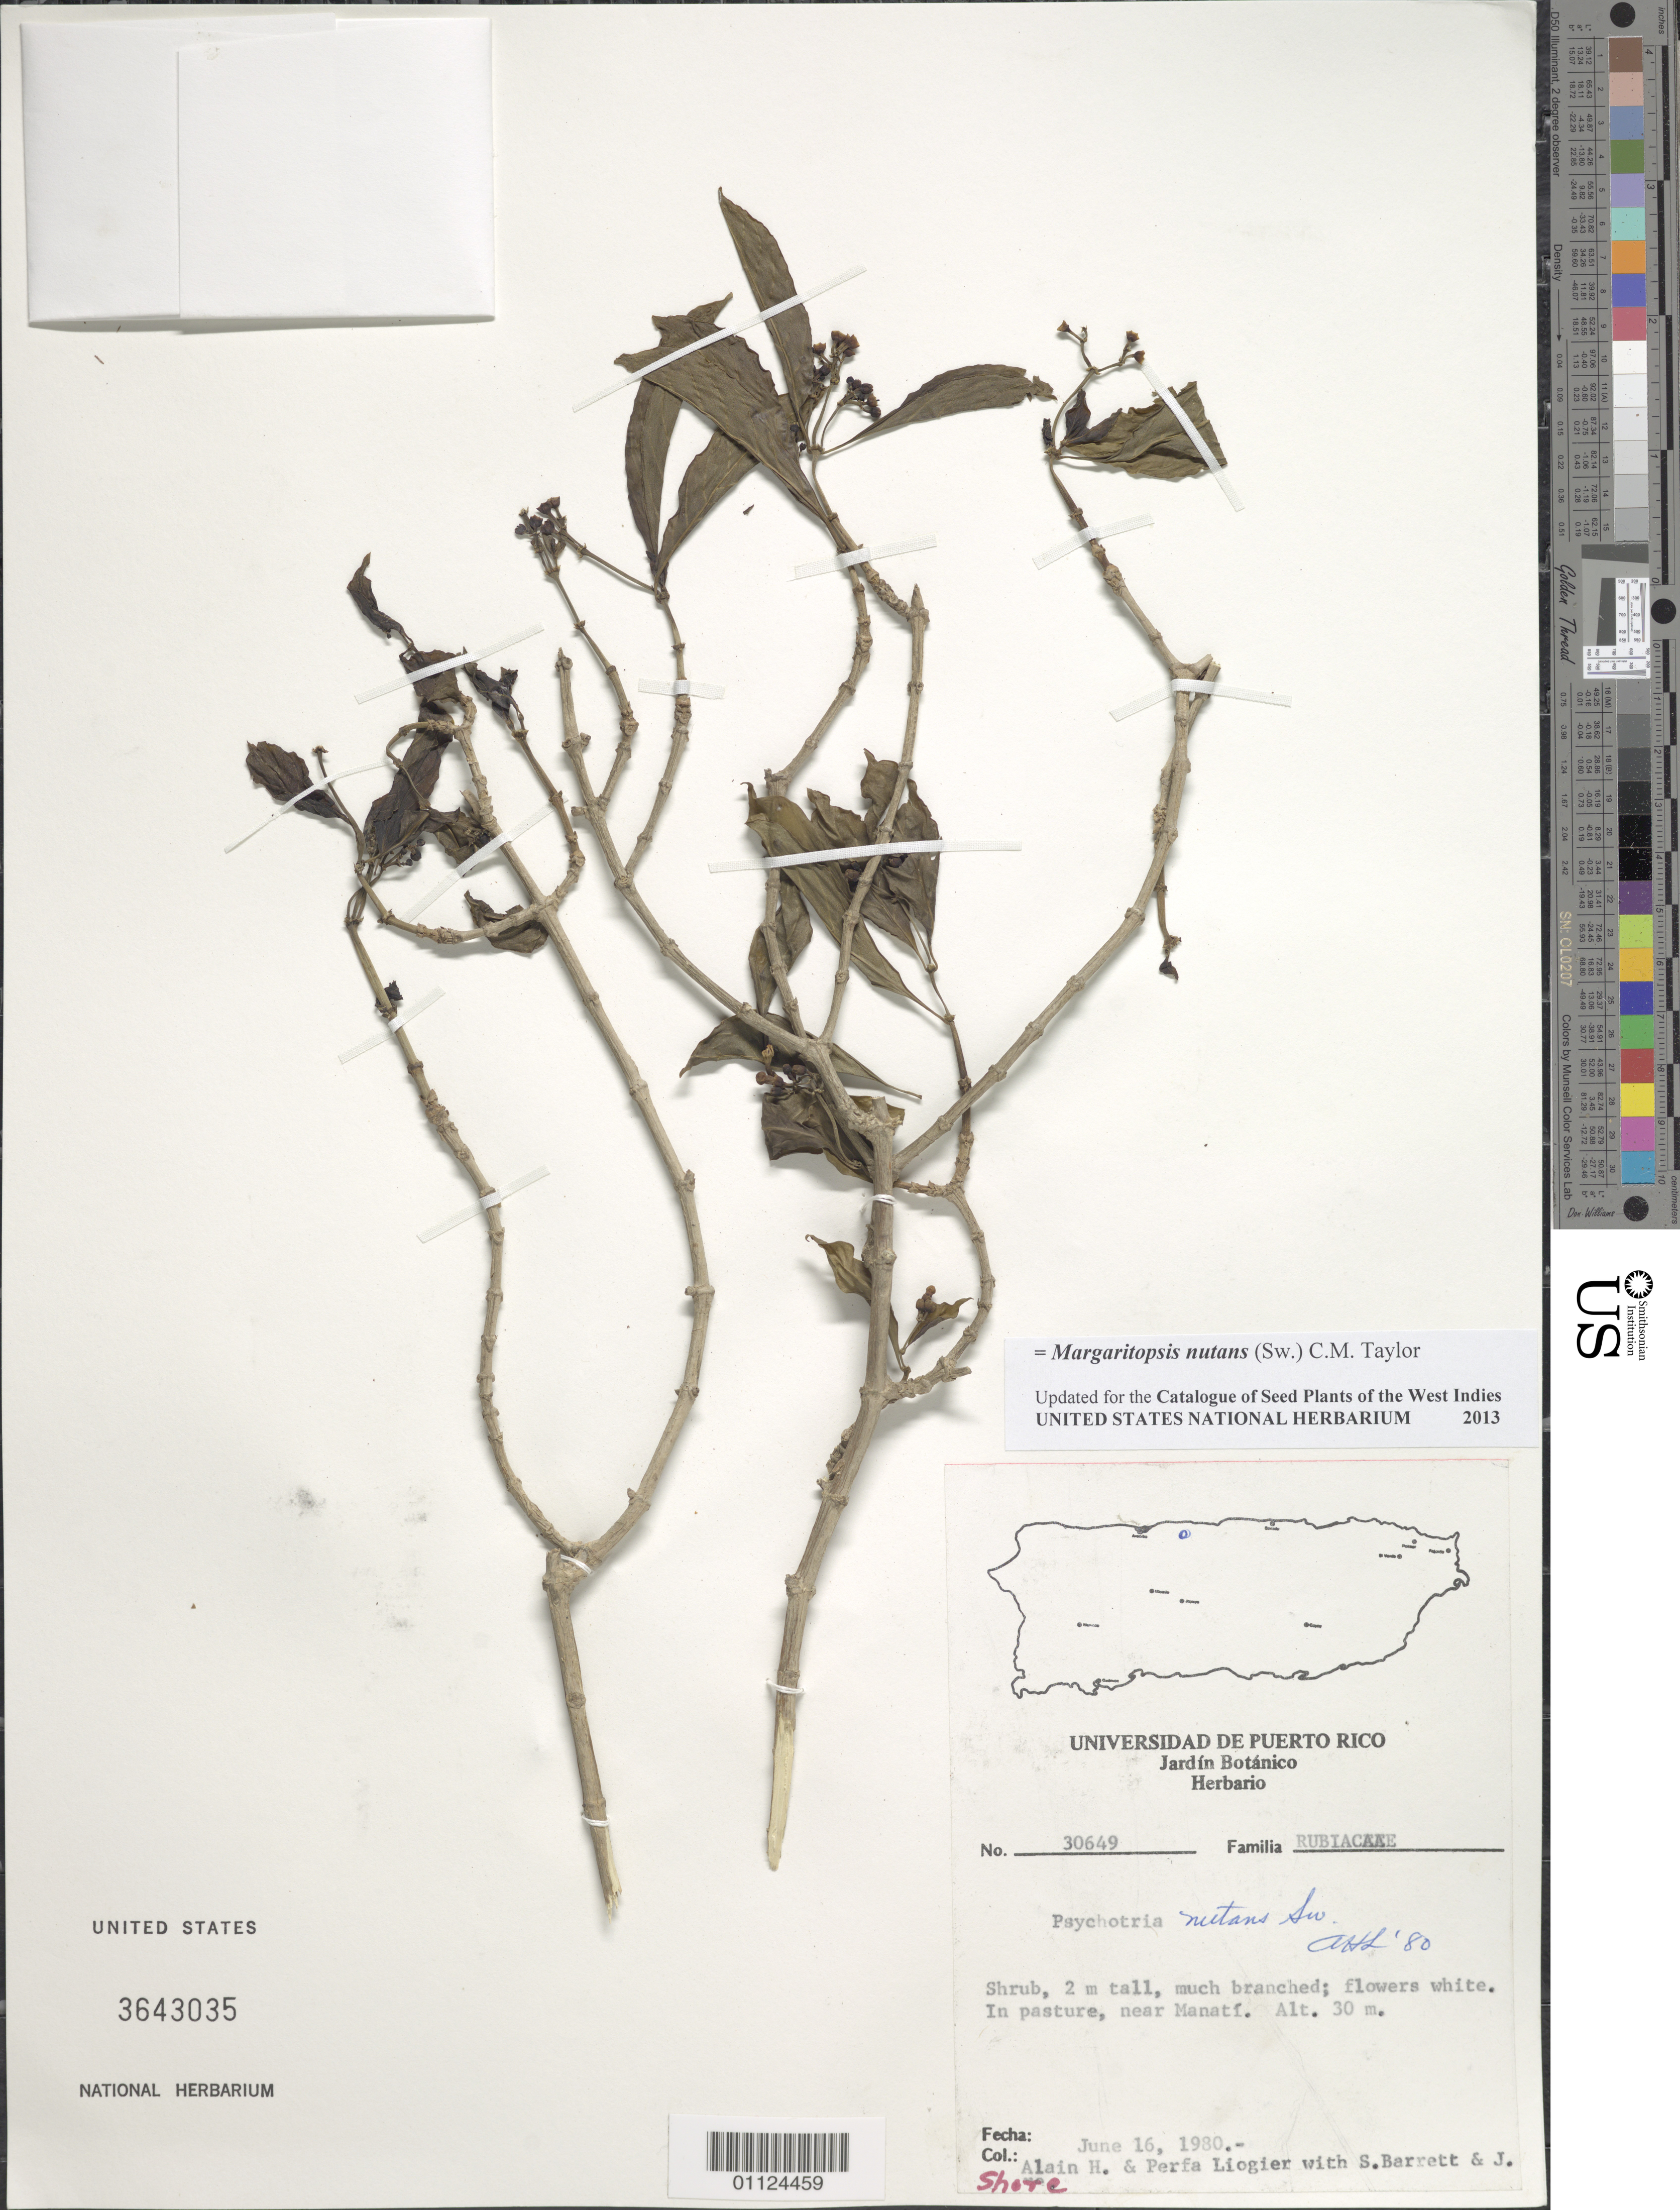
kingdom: Plantae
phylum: Tracheophyta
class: Magnoliopsida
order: Gentianales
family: Rubiaceae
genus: Margaritopsis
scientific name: Margaritopsis nutans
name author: (Sw.) C.M. Taylor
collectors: A. H. Liogier, M. P. Liogier, S. Barrett & J. Shore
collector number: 30649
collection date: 1980-06-16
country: Puerto Rico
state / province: Manatí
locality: Manatí, near.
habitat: In pasture.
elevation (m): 30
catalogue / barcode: US 3643035